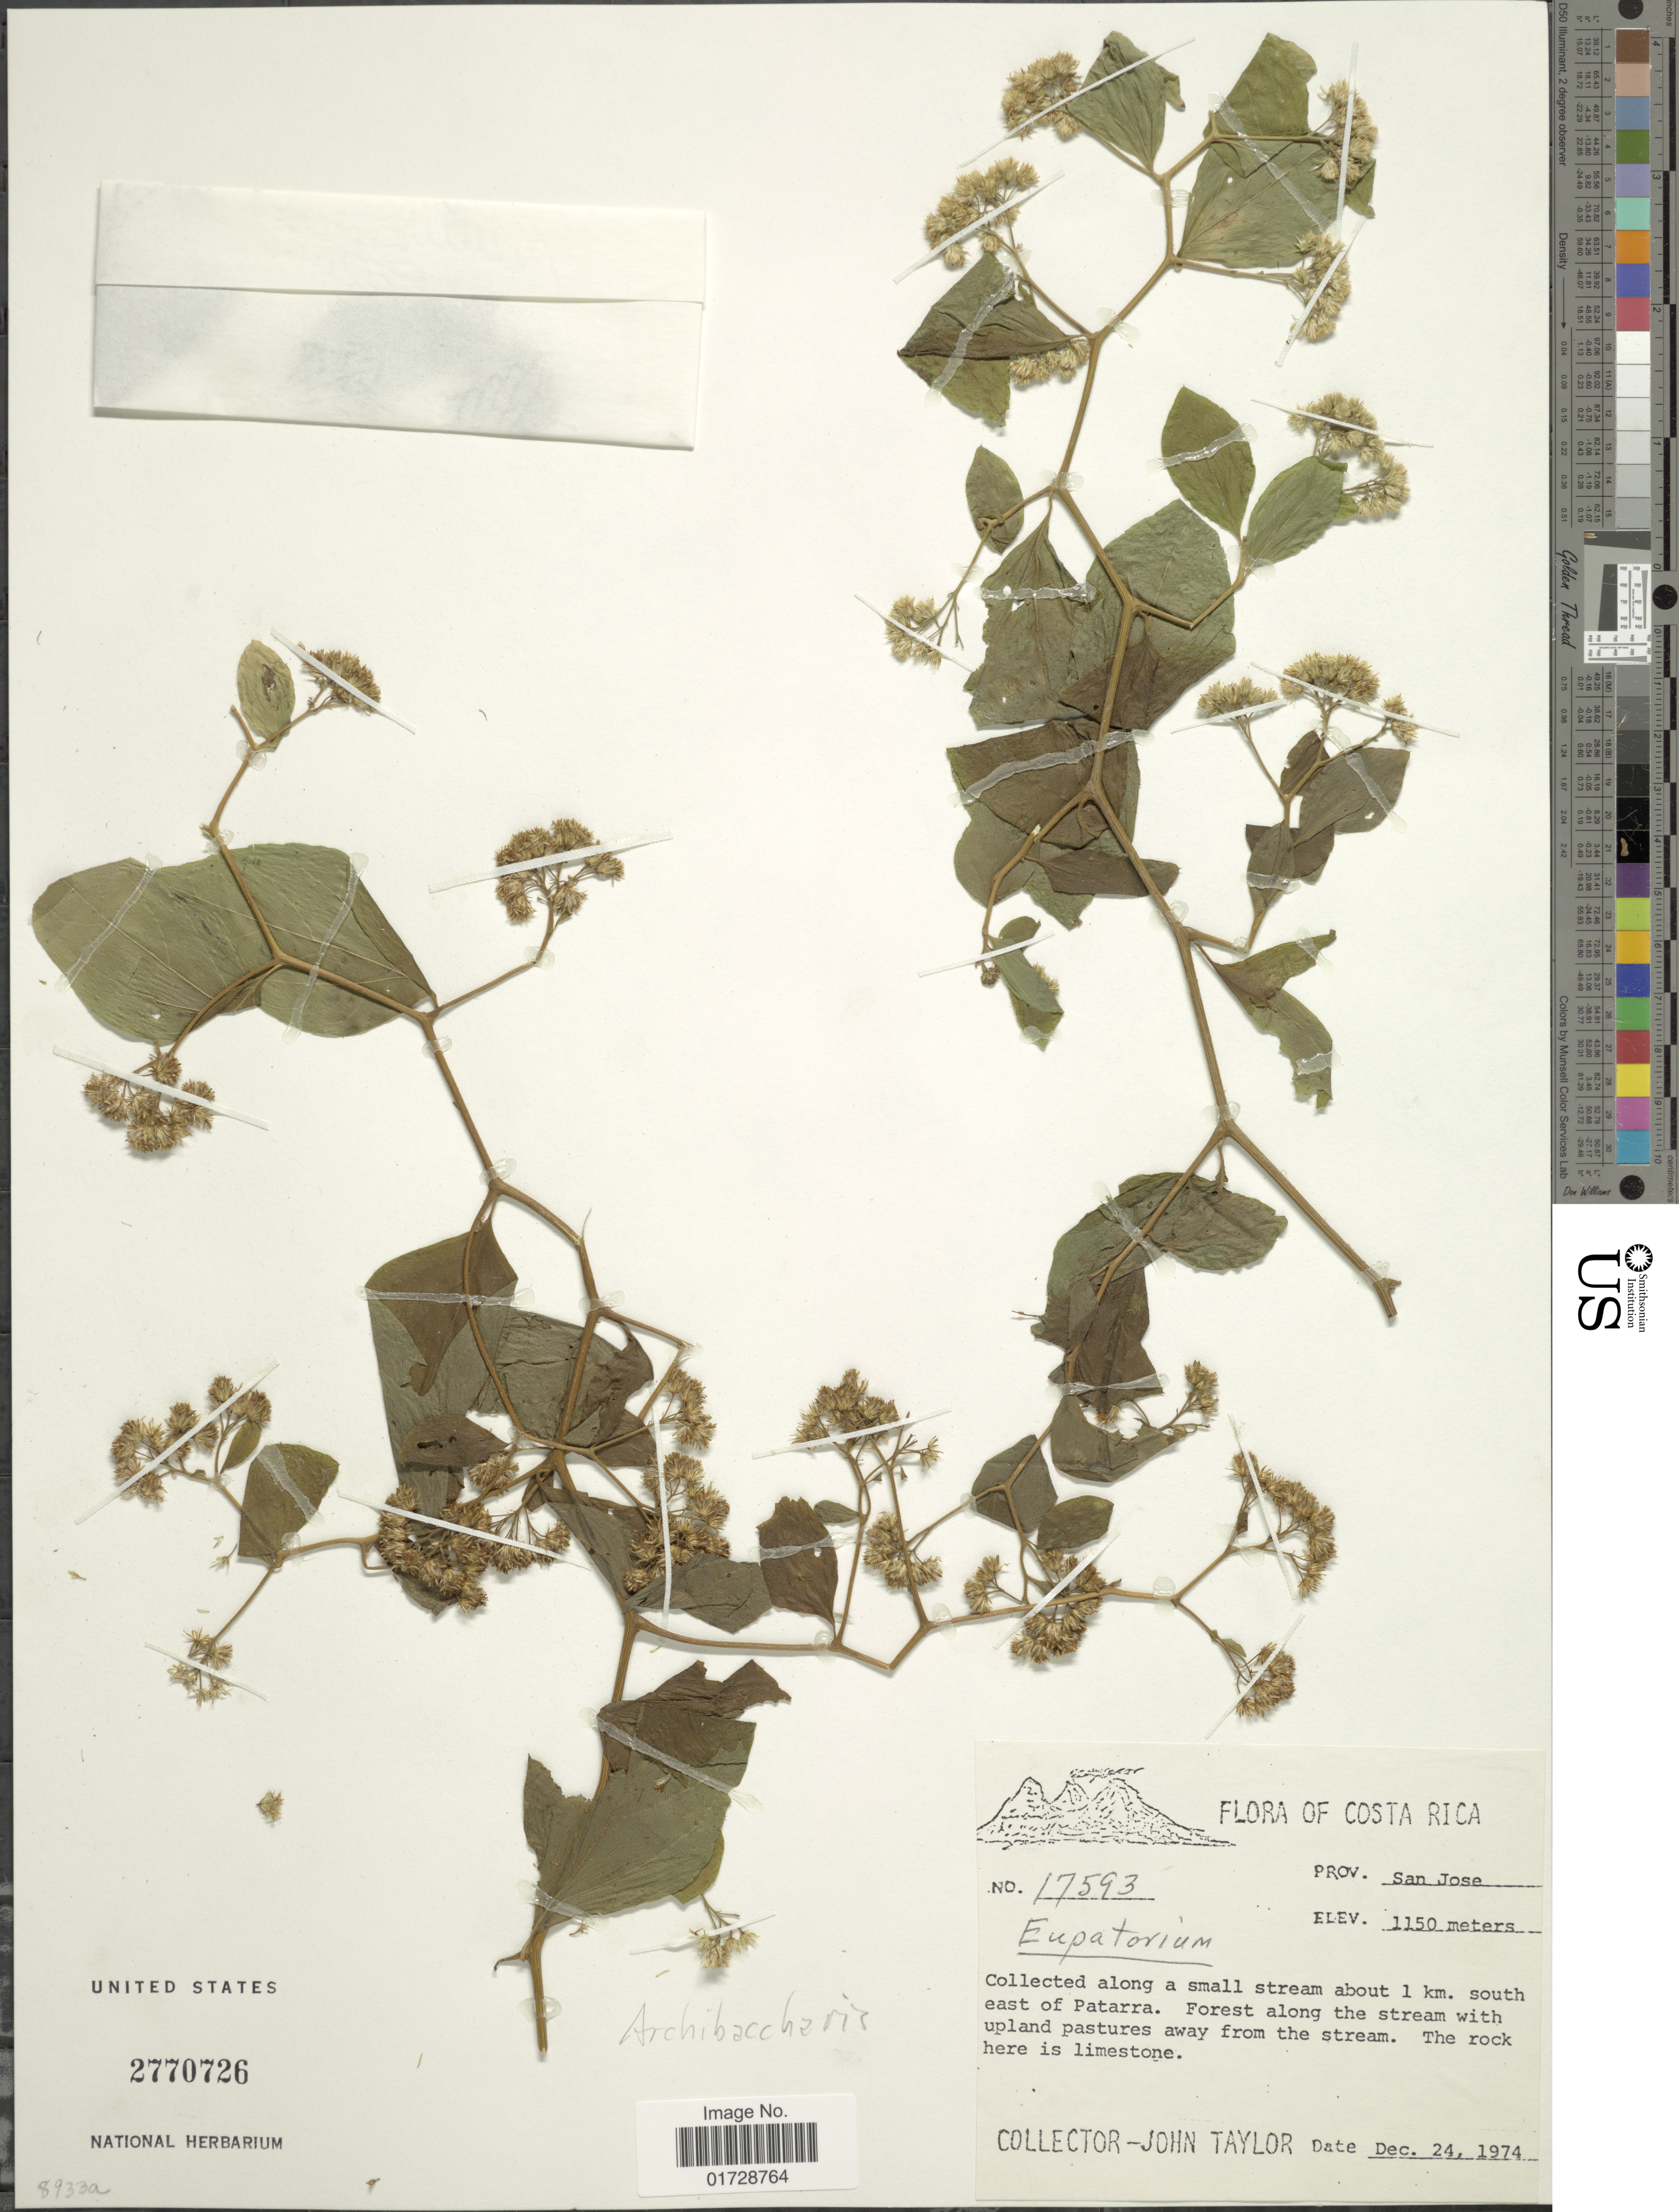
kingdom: Plantae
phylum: Tracheophyta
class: Magnoliopsida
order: Asterales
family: Asteraceae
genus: Archibaccharis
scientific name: Archibaccharis sp.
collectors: J. Taylor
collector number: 17593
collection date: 1974-12-24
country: Costa Rica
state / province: San José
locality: About 1 km south east of Patarra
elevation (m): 1150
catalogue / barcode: US 2770726